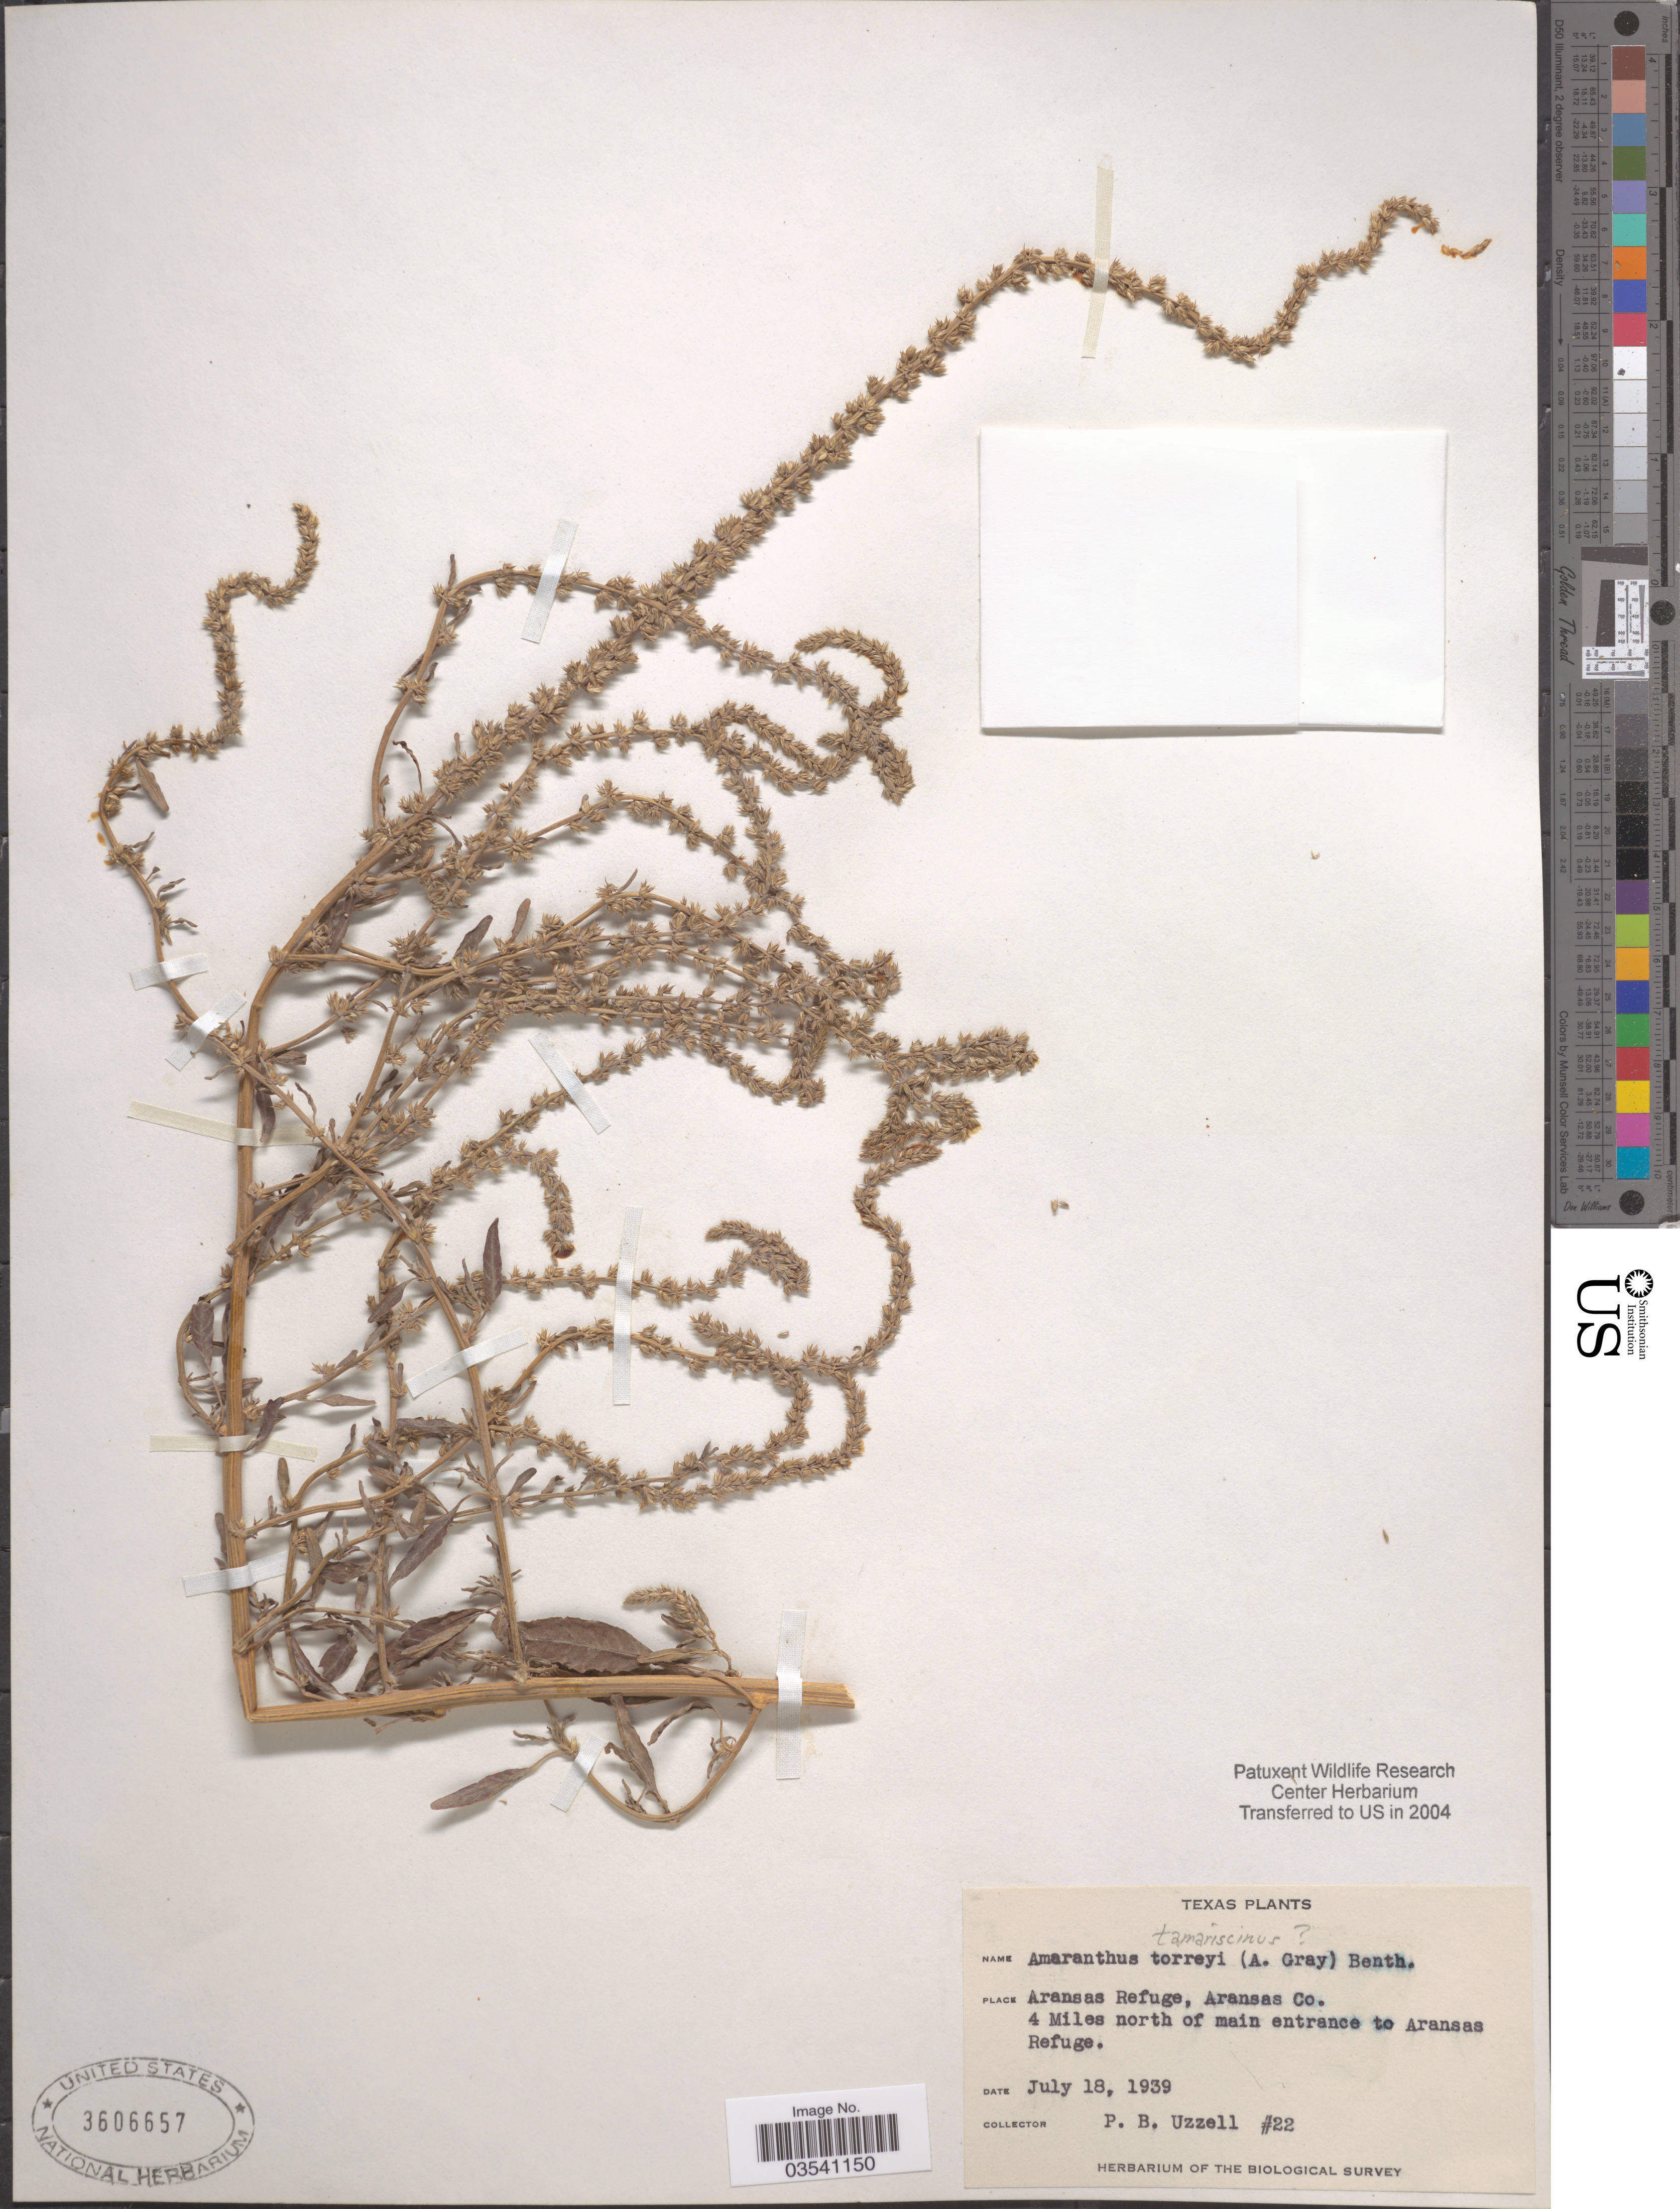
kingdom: Plantae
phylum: Tracheophyta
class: Magnoliopsida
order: Caryophyllales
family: Amaranthaceae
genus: Amaranthus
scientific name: Amaranthus tamariscinus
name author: Nutt.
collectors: P. Uzzell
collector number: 22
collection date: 1939-07-18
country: United States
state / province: Texas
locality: Aransas Refuge, Aransas Co. 4 Miles north of main entrance to Aransas Refuge.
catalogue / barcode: US 3606657